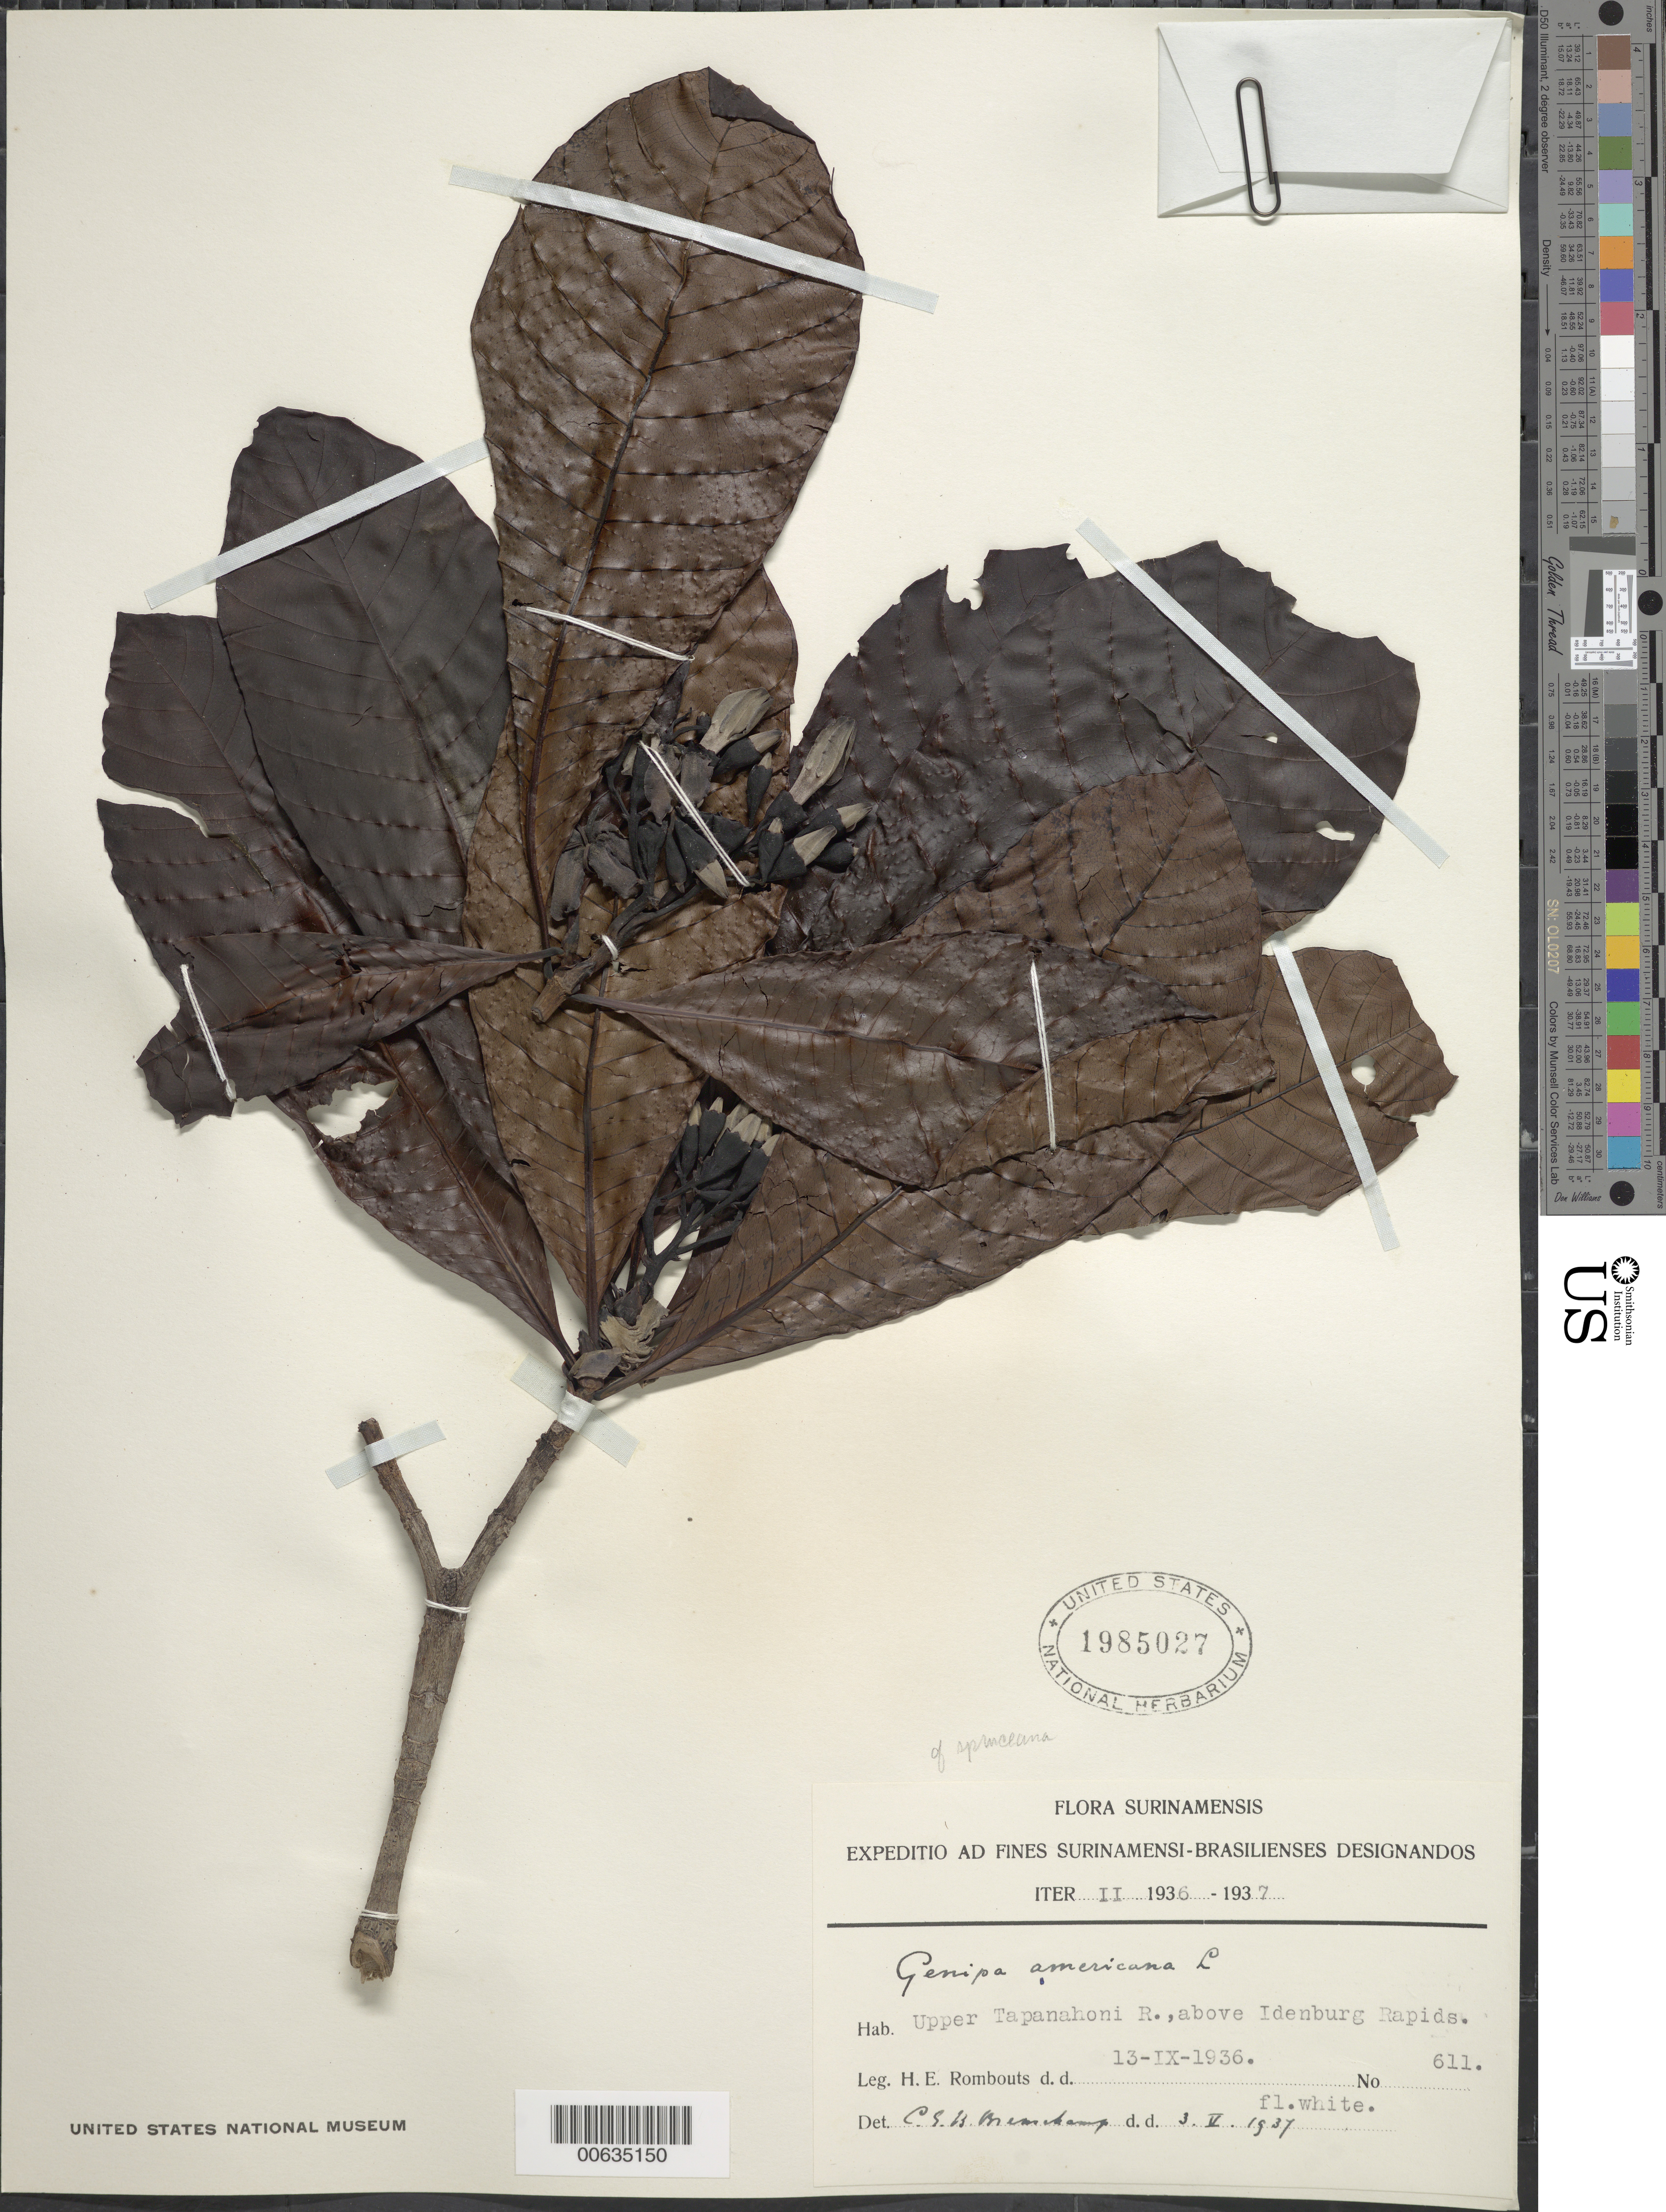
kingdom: Plantae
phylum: Tracheophyta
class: Magnoliopsida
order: Gentianales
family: Rubiaceae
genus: Genipa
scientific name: Genipa spruceana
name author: Steyerm.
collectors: H. Rombouts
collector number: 611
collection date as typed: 13-Sep-36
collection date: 1936-09-13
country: Suriname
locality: Tapanahoni R. (upper), above Idenburg Rapids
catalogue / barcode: US 1985027